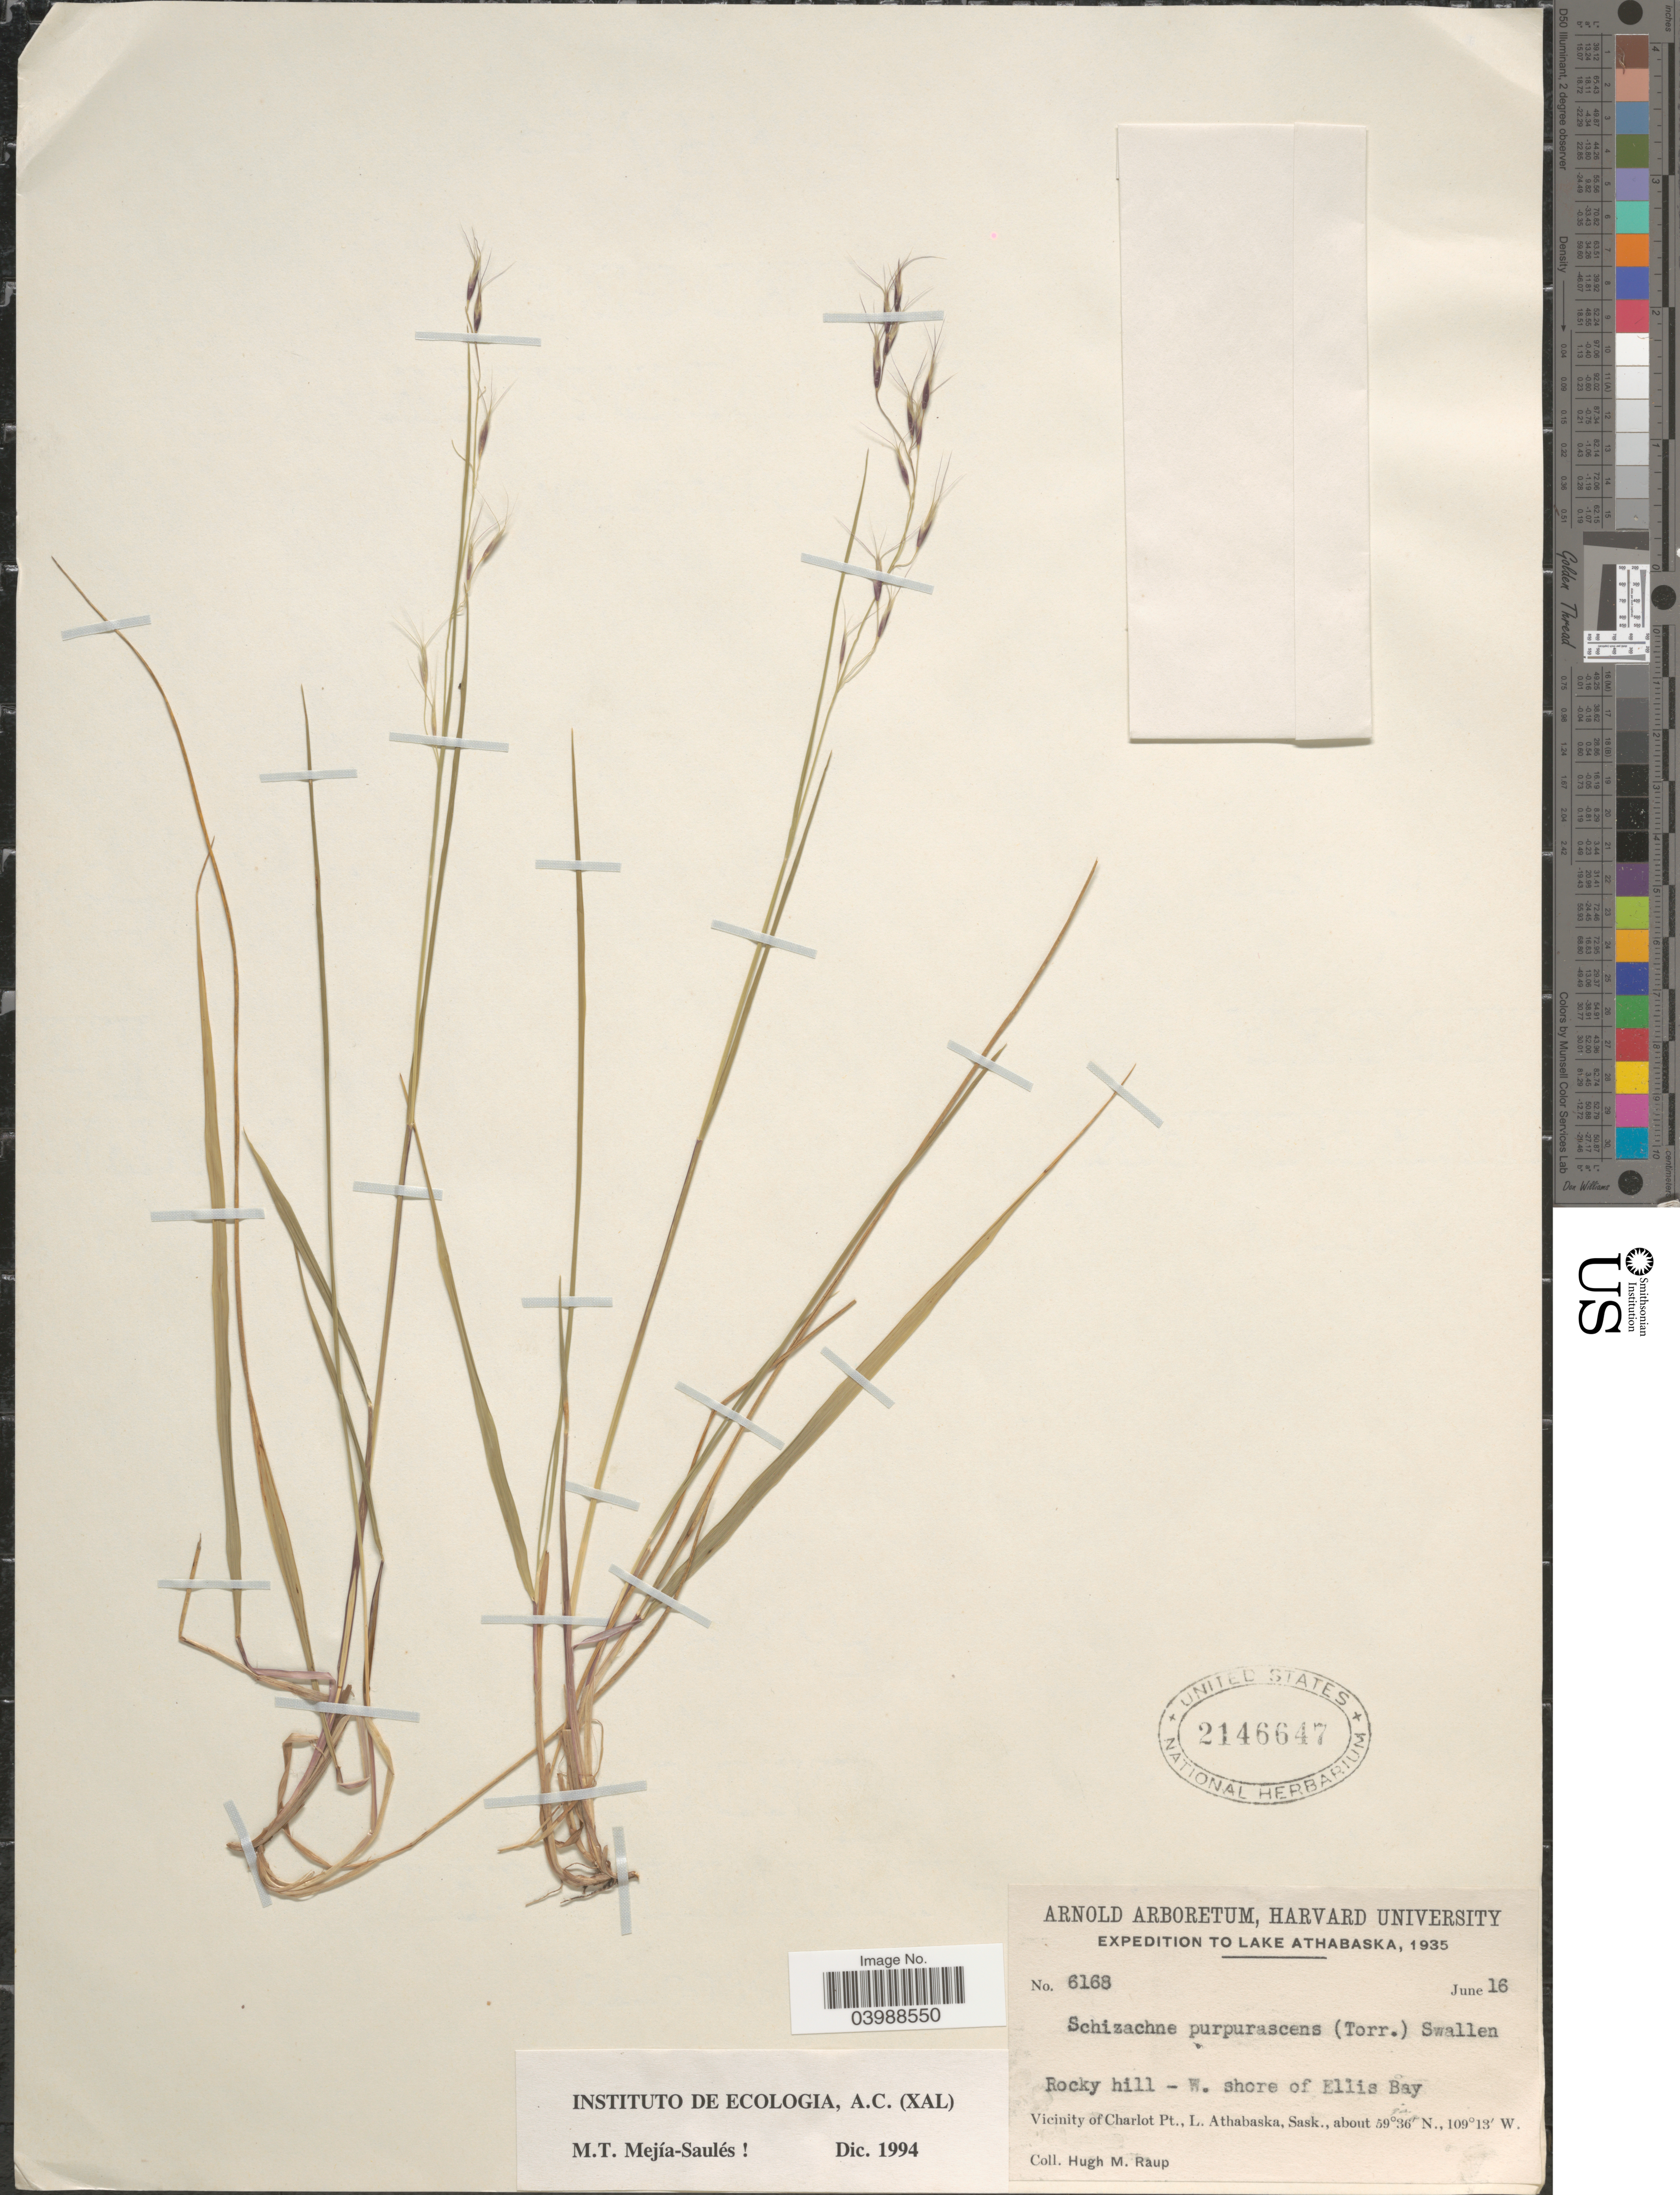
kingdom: Plantae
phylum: Tracheophyta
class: Liliopsida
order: Poales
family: Poaceae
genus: Schizachne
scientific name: Schizachne purpurascens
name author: (Torr.) Swallen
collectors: H. Raup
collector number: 6168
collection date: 1935-06-16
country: Canada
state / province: Saskatchewan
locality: Lake Athabaska. W. shore of Ellis Bay. Vicinity of Charlot Pt., L. Athabaska.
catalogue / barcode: US 2146647